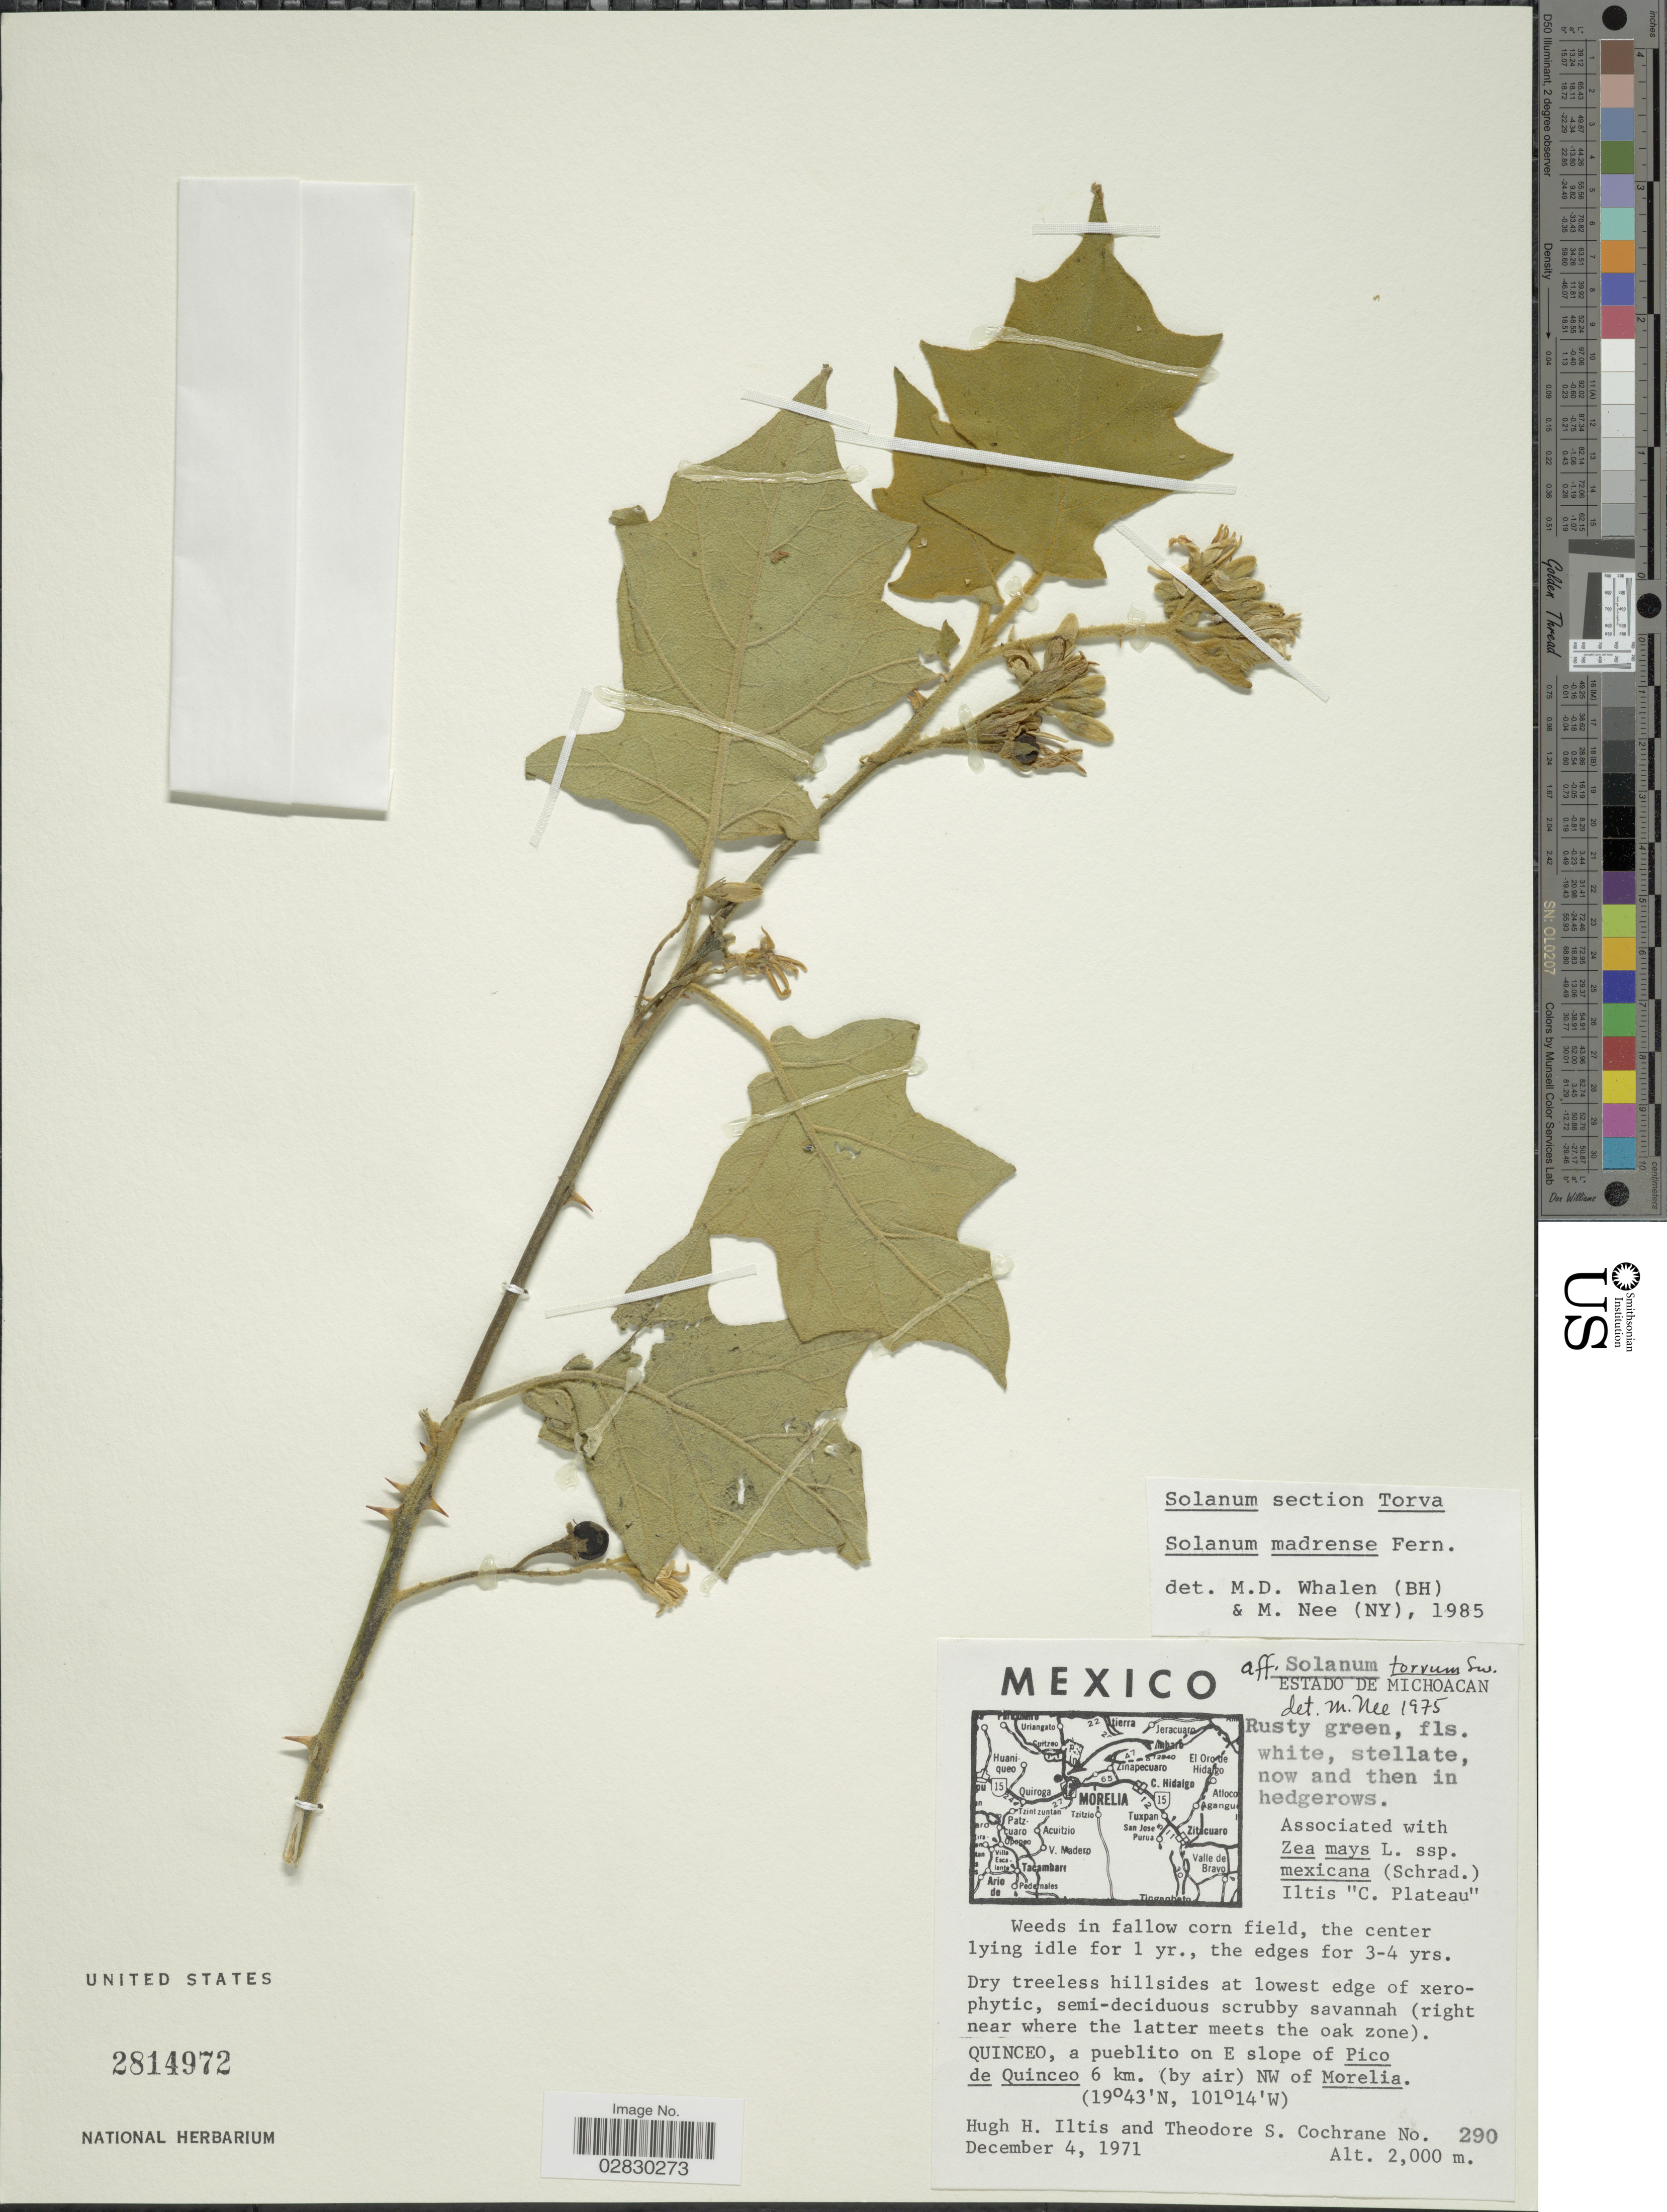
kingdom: Plantae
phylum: Tracheophyta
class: Magnoliopsida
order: Solanales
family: Solanaceae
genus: Solanum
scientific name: Solanum madrense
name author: Fernald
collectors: H. H. Iltis & T. S. Cochrane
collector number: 290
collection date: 1971-12-04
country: Mexico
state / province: Michoacán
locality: Quinceo, a pueblito on E slope of Pico de Quinceo 6 km. (by air) NW of Morelia.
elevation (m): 2000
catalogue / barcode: US 2814972